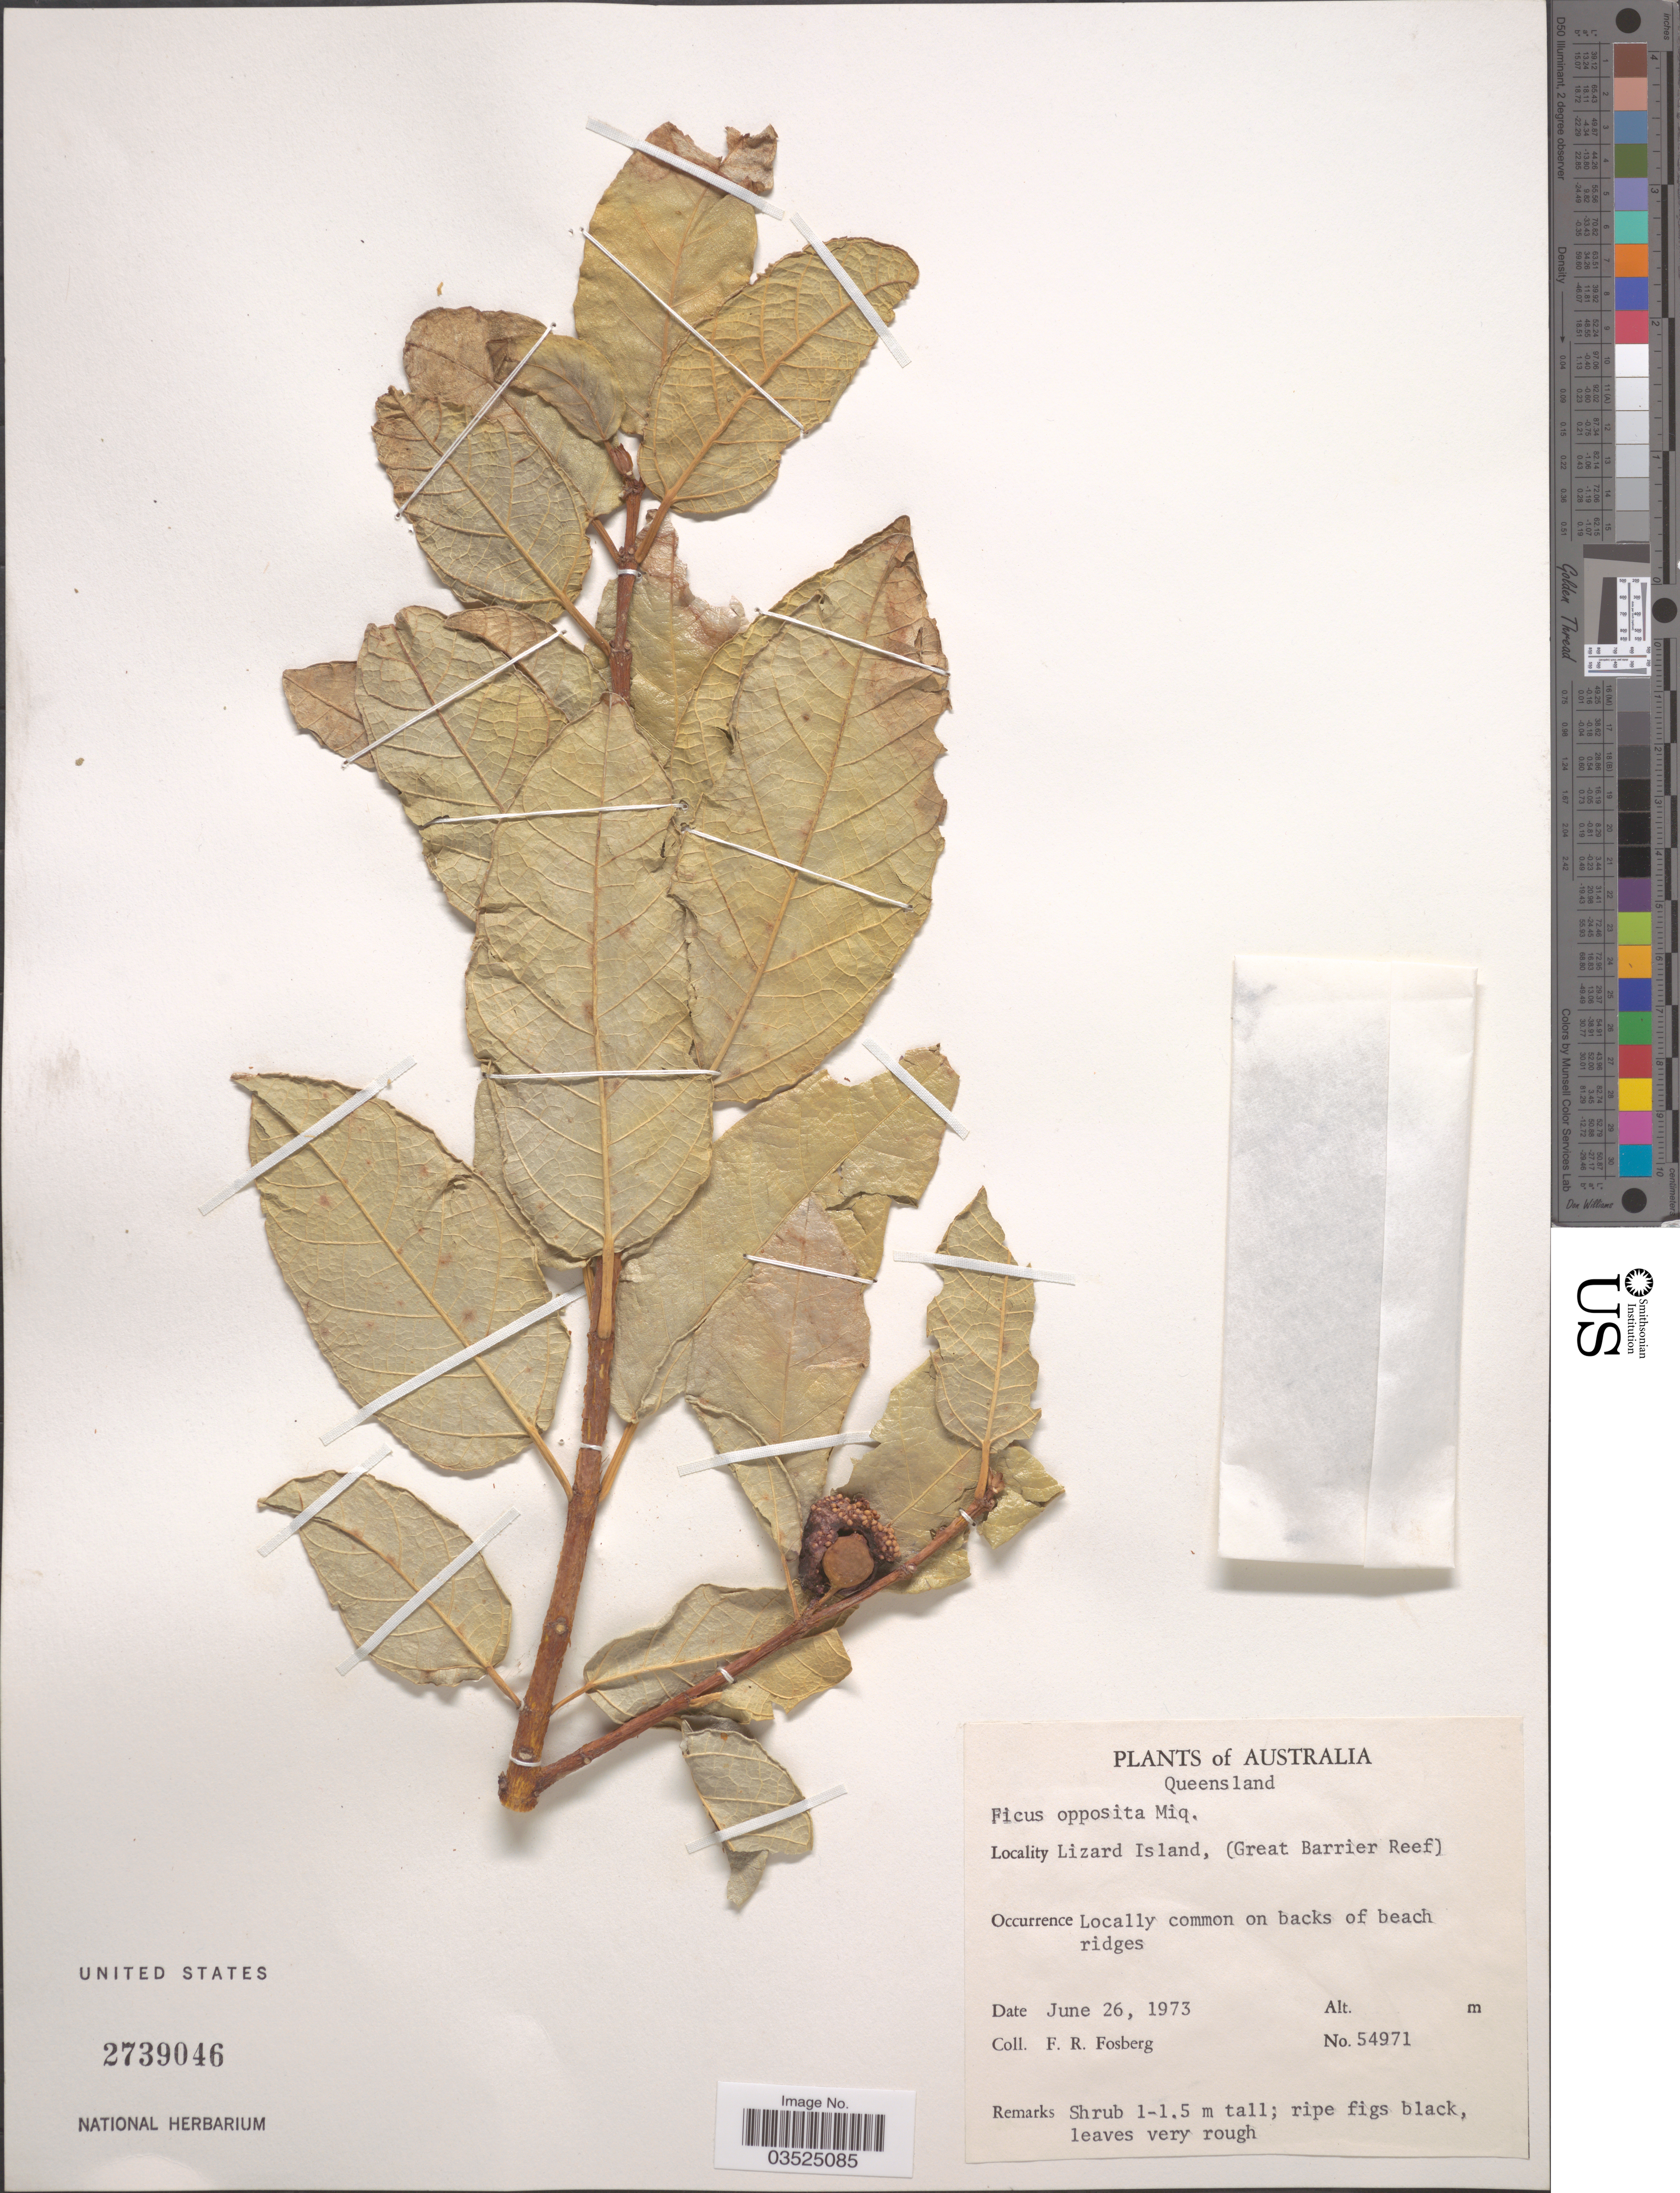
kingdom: Plantae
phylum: Tracheophyta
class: Magnoliopsida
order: Rosales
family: Moraceae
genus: Ficus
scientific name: Ficus opposita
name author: Miq.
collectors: F. R. Fosberg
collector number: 54971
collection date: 1973-06-26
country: Australia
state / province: Queensland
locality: Lizard Island, (Great Barrier Reef).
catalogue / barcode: US 2739046